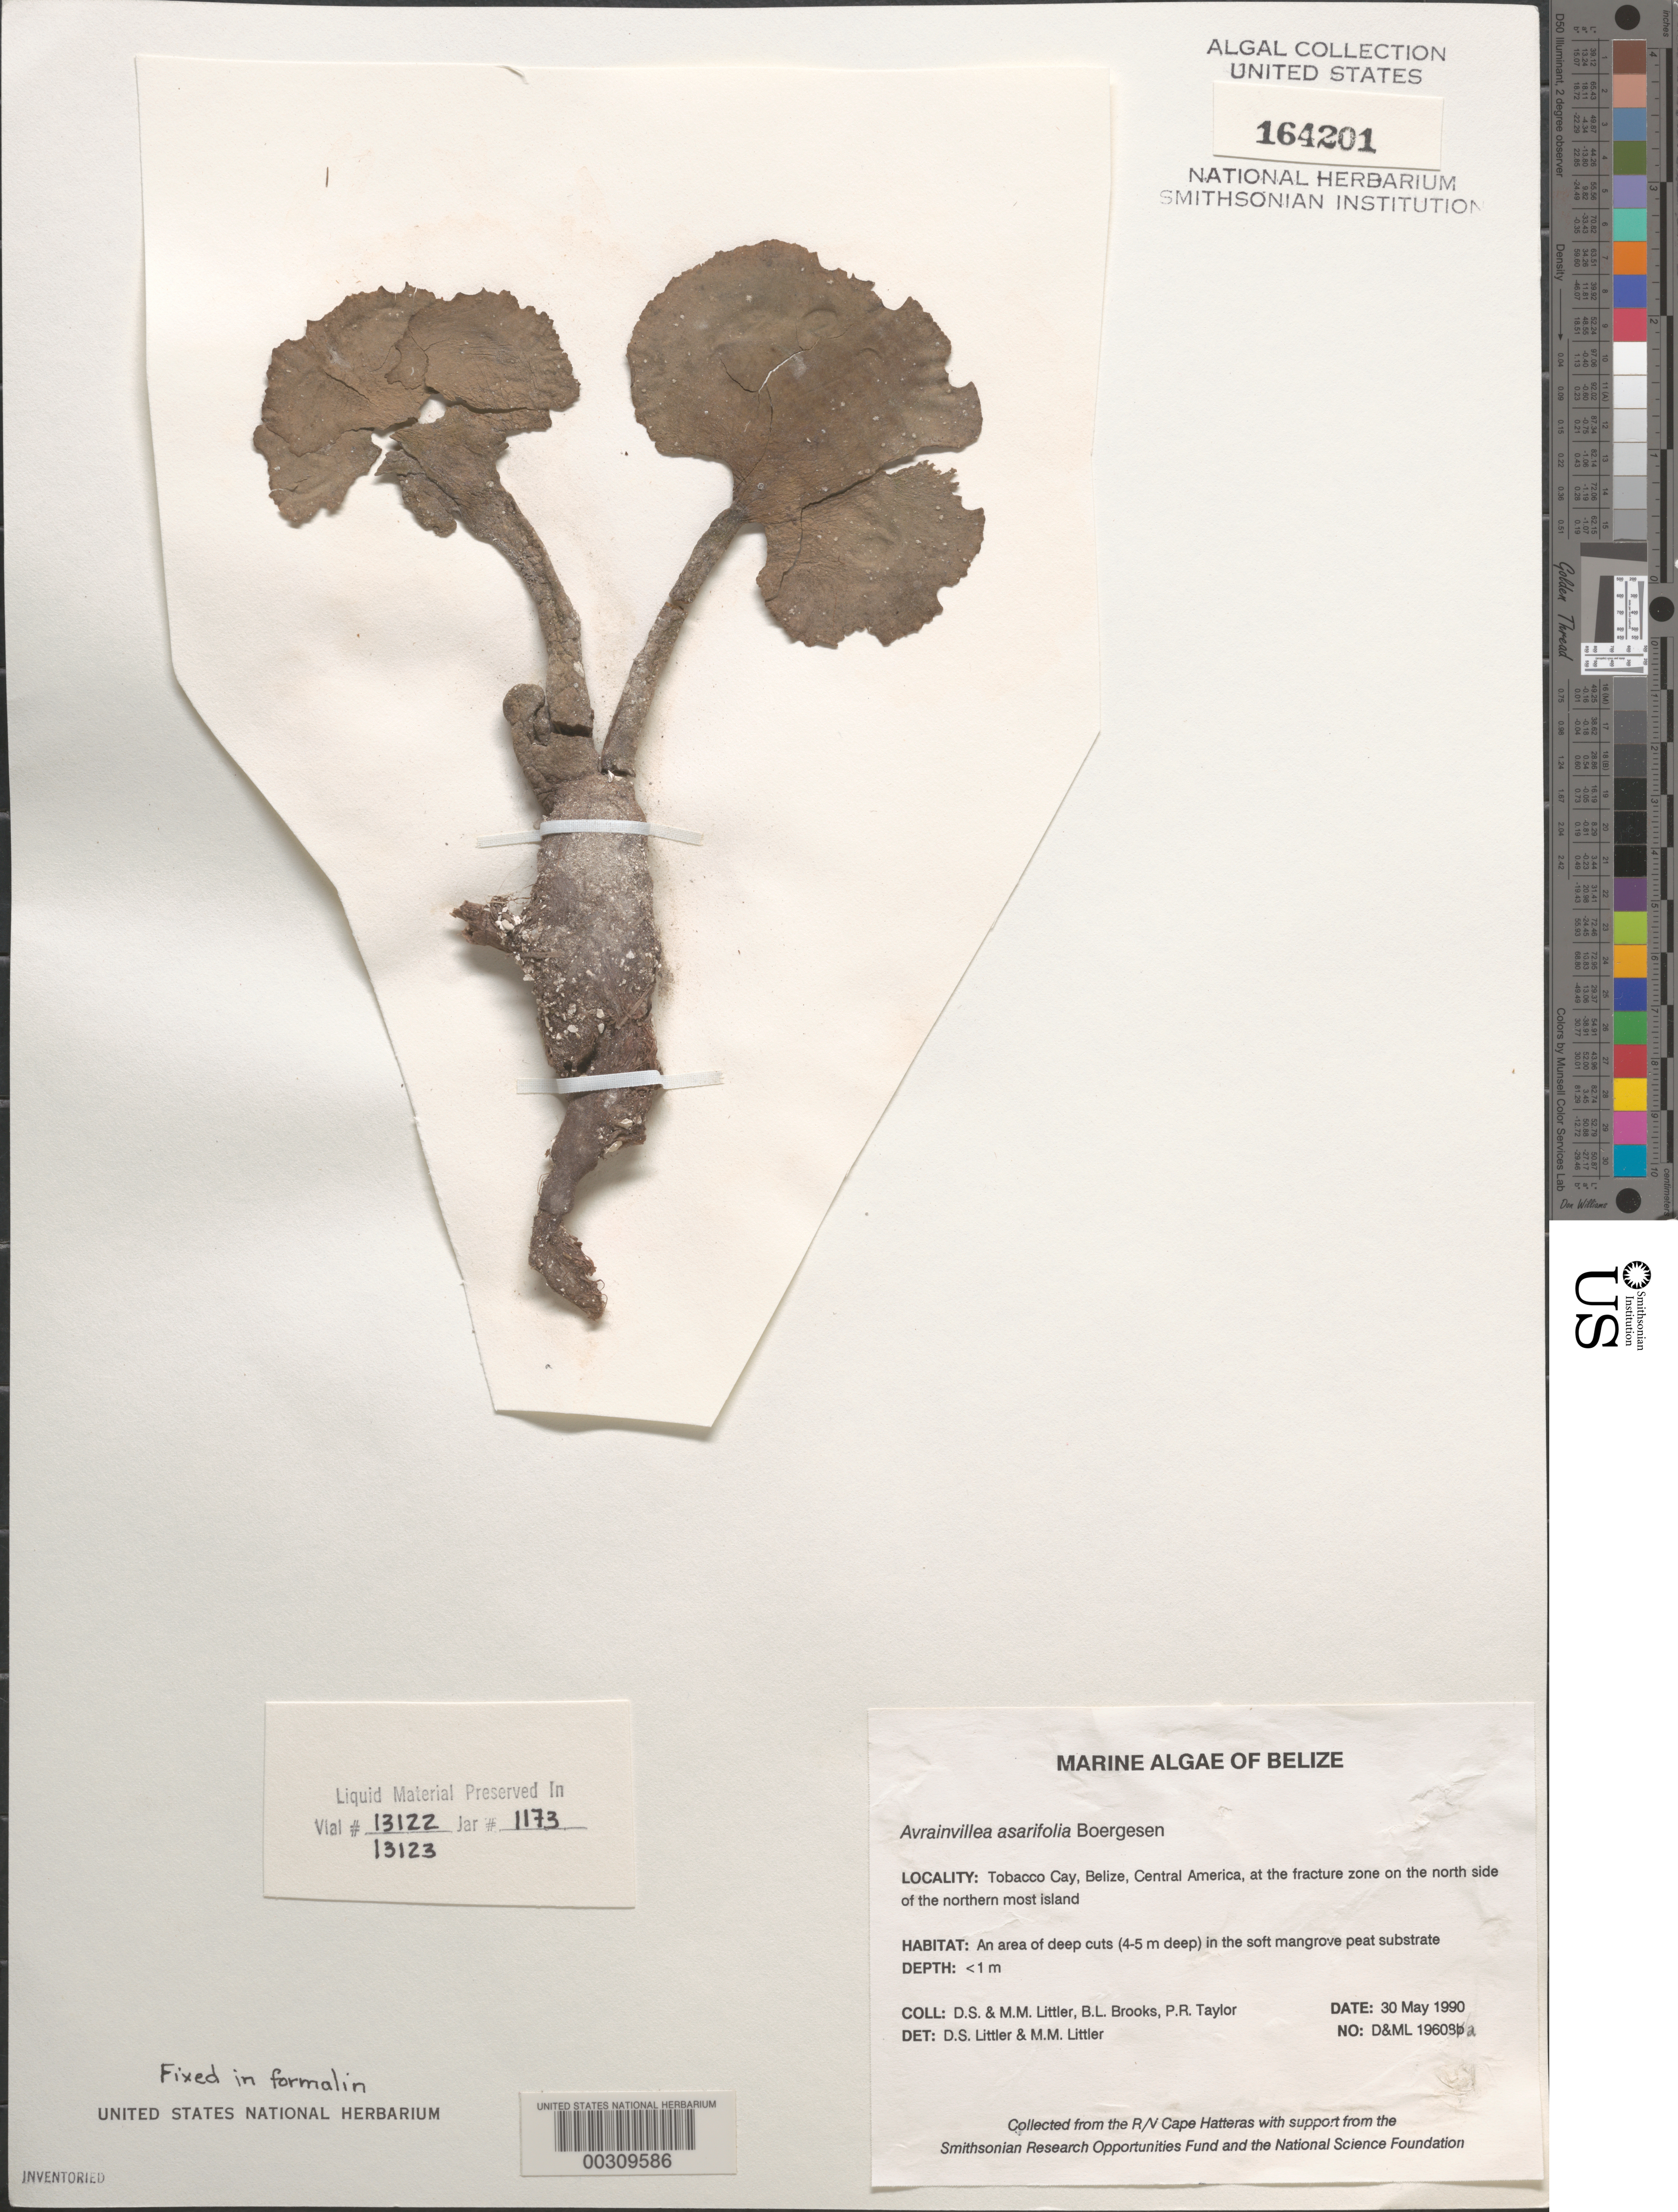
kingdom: Plantae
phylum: Chlorophyta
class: Ulvophyceae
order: Bryopsidales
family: Dichotomosiphonaceae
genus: Avrainvillea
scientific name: Avrainvillea asarifolia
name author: Børgesen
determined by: Littler, D. S.; Littler, M. M.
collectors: D. S. Littler, M. M. Littler, B. Brooks & P. R. Taylor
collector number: D&ML 19608a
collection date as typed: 30 May 1990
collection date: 1990-05-30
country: Belize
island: Tobacco Cay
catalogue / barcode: US 164201